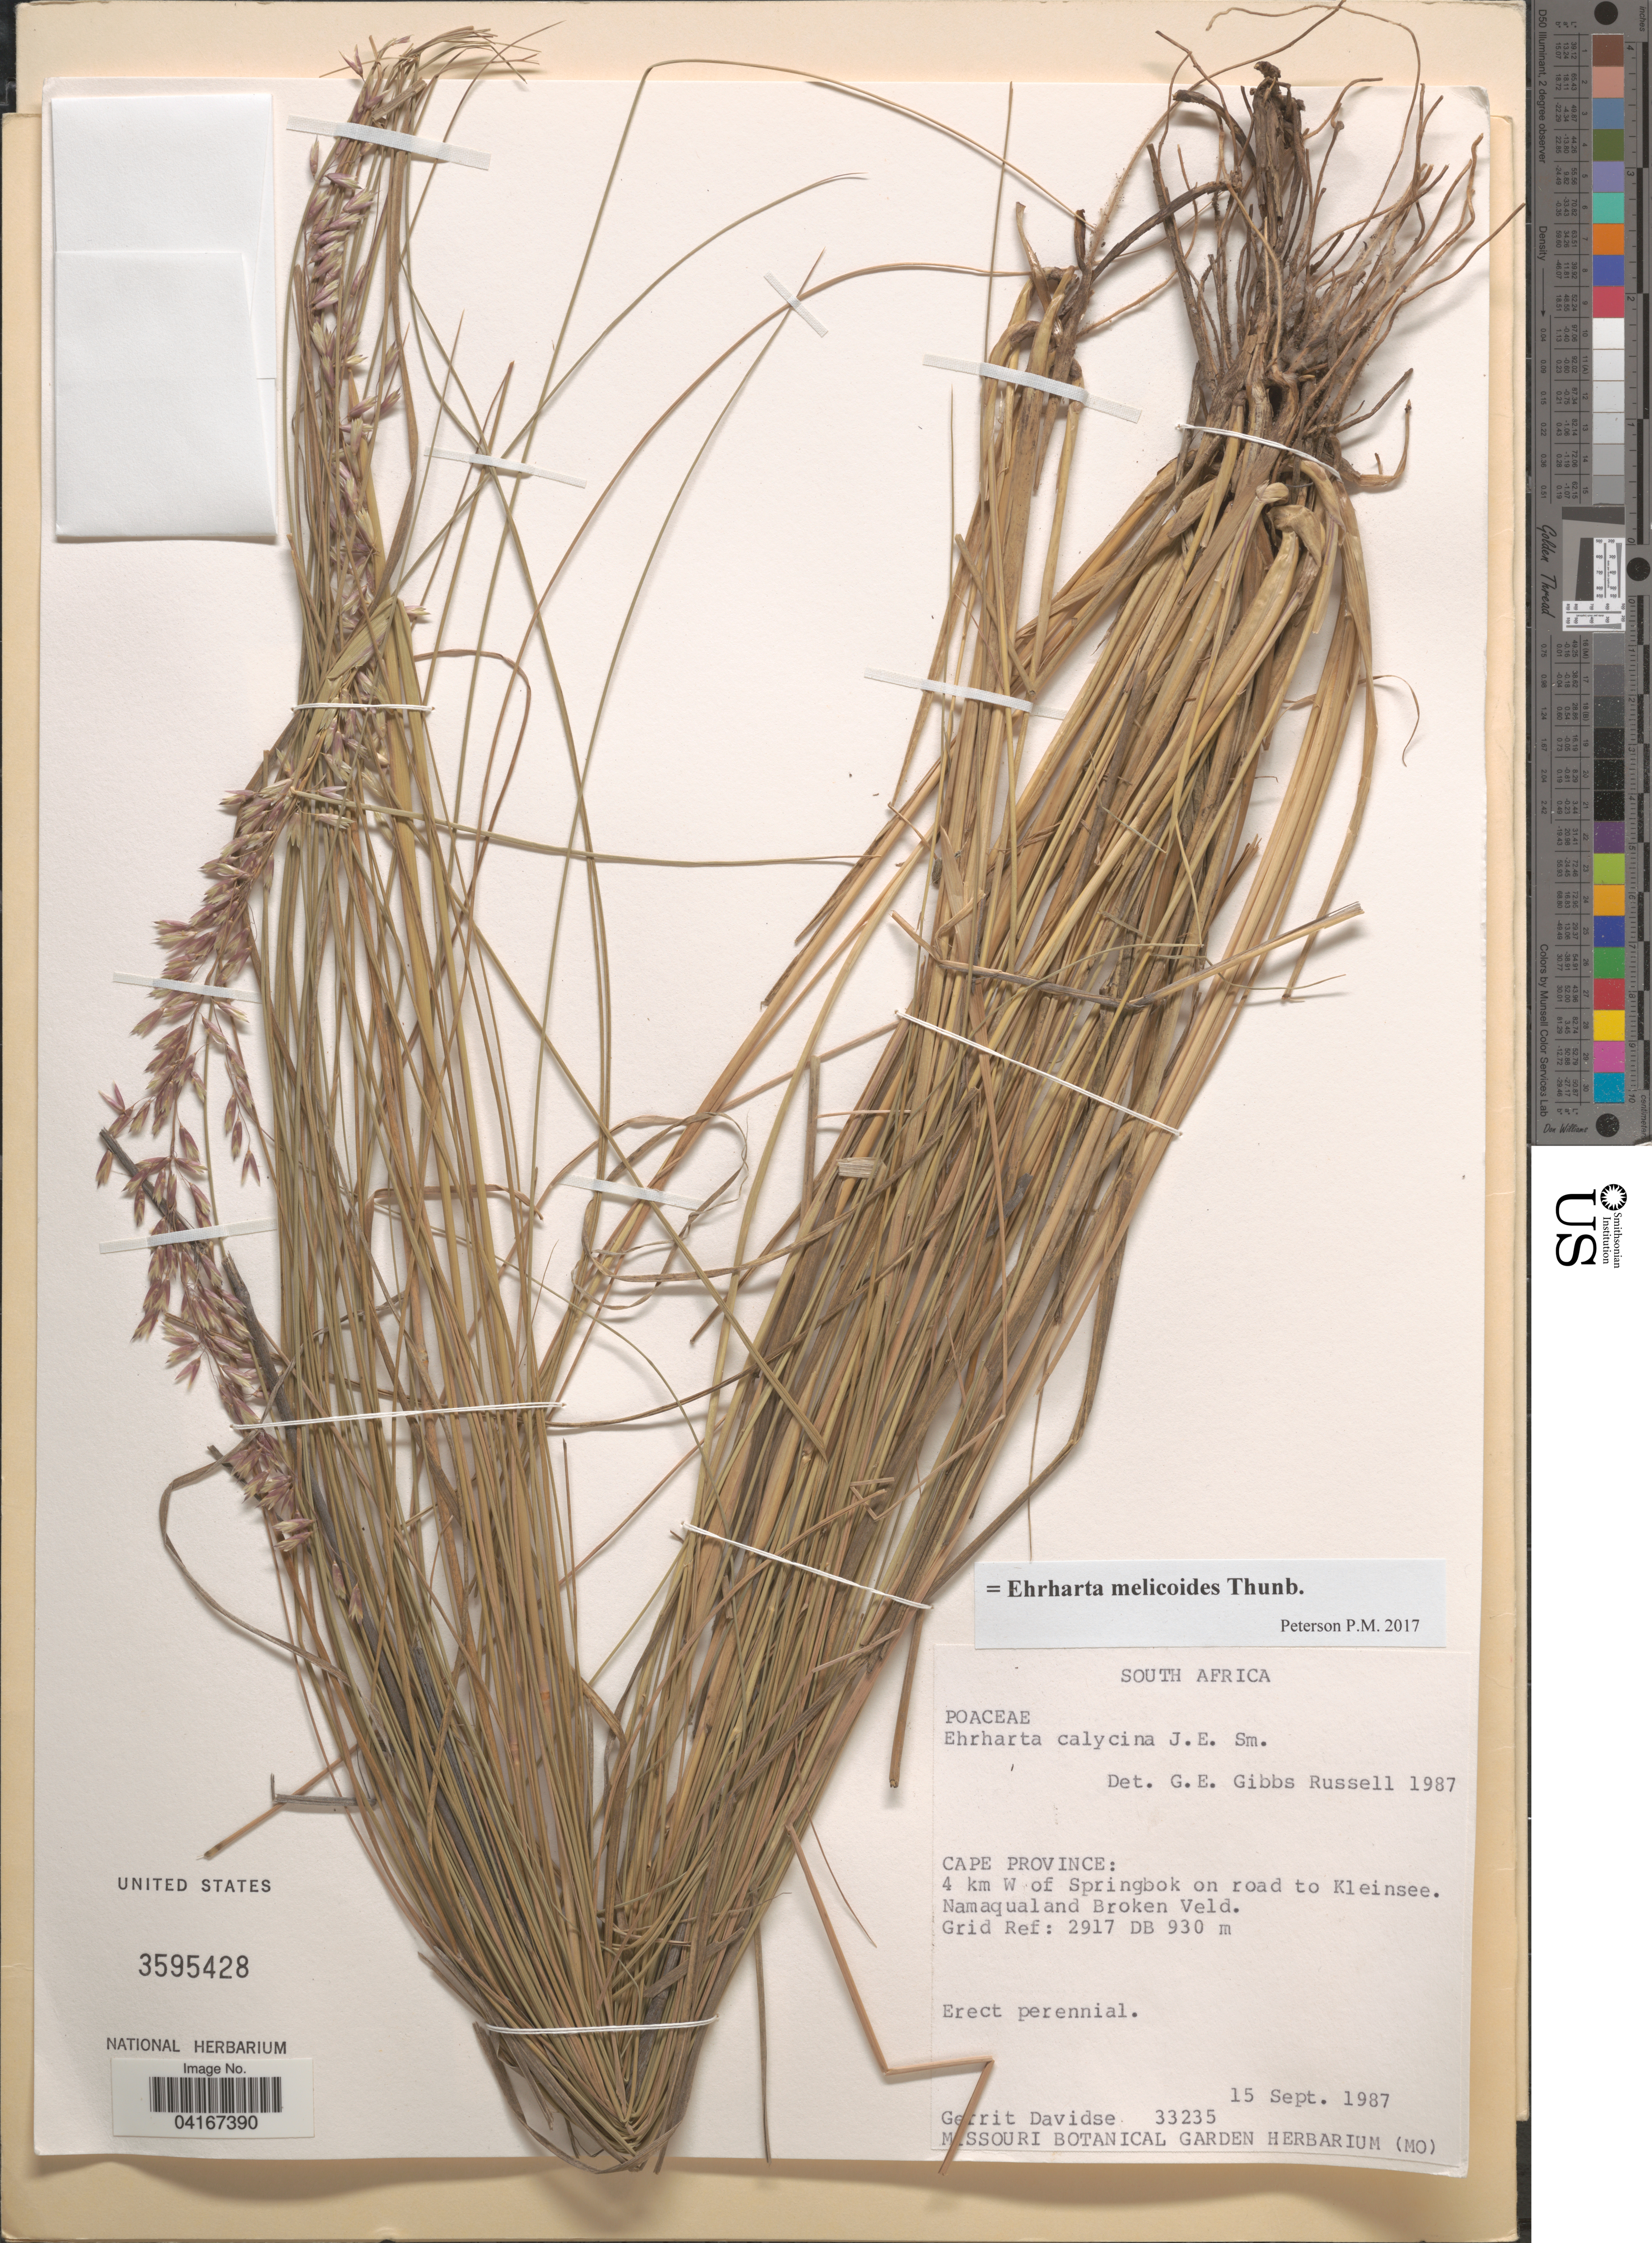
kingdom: Plantae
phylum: Tracheophyta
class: Liliopsida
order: Poales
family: Poaceae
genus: Ehrharta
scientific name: Ehrharta melicoides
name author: Thunb.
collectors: G. Davidse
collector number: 33235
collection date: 1987-09-15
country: South Africa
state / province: Northern Cape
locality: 4 km W of Springbok on road to Kleinsee. Namaqualand Broken Veld. Grid Ref: 2917 DB.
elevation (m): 930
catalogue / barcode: US 3595428